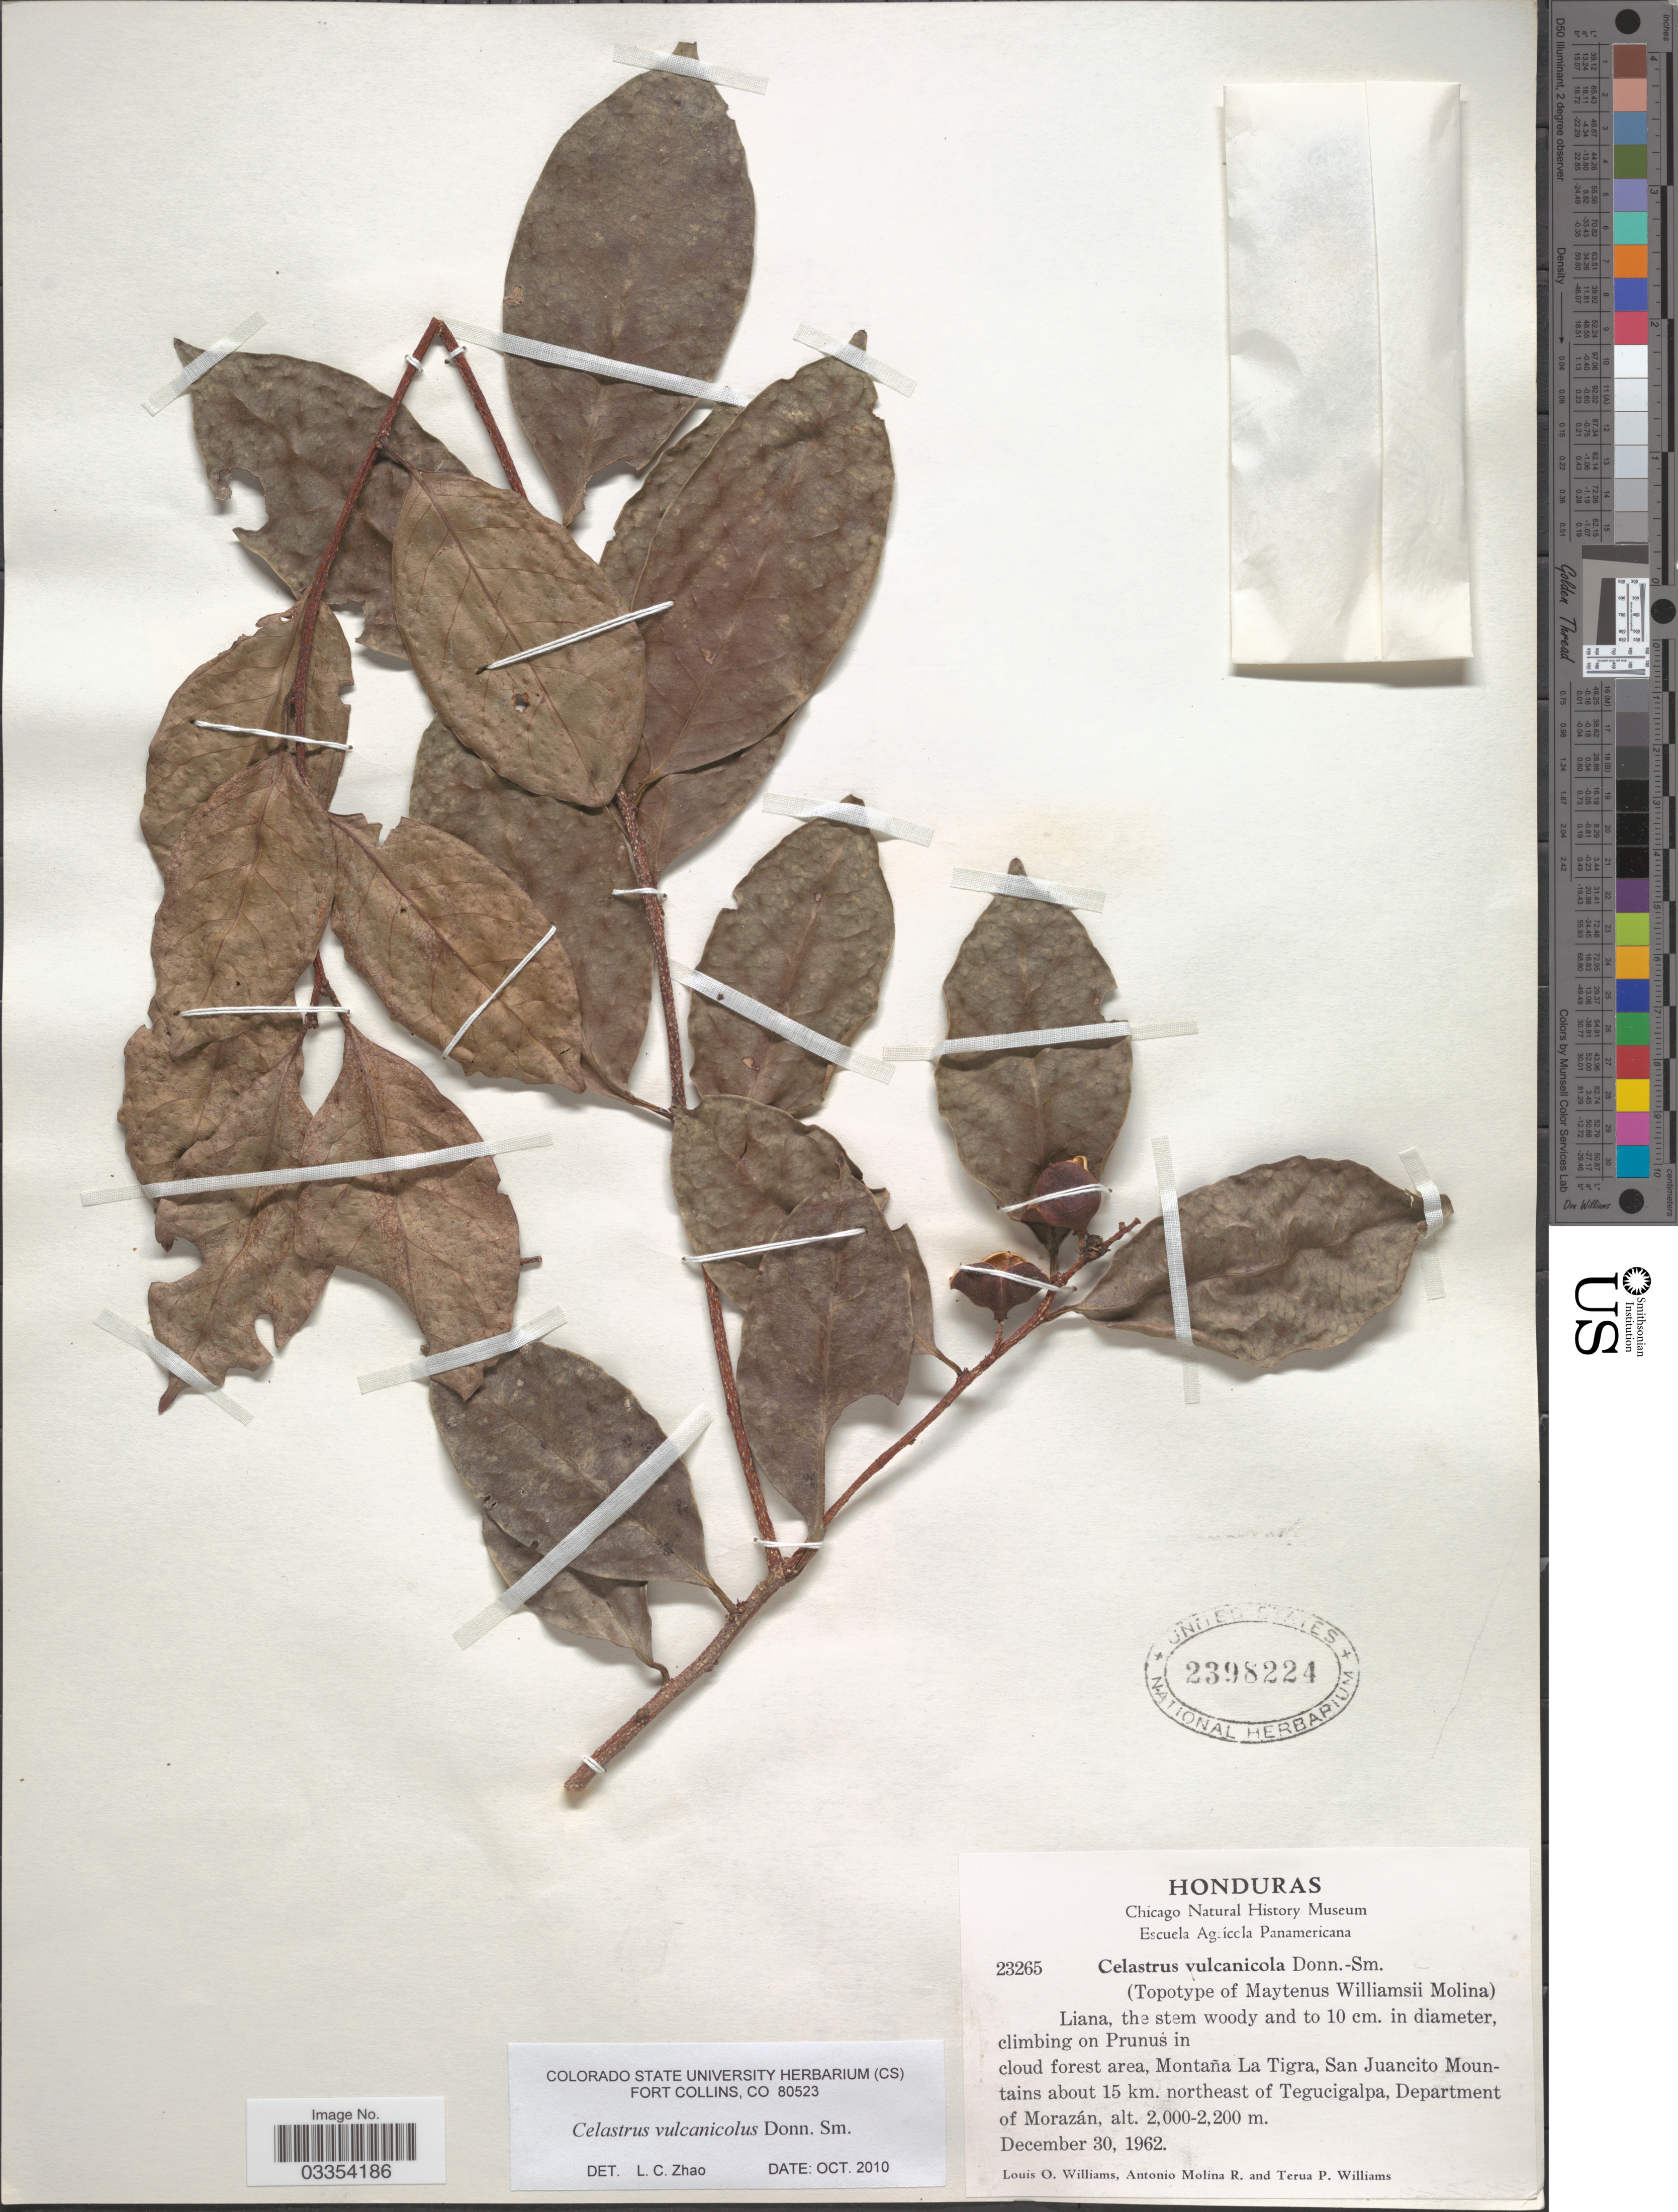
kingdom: Plantae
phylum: Tracheophyta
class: Magnoliopsida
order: Celastrales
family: Celastraceae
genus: Celastrus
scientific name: Celastrus vulcanicola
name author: Donn. Sm.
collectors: L. O. Williams, A. Molina R. & T. Williams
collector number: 23265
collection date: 1962-12-30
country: Honduras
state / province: Fco. Morazán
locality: Cloud forest area, Montaña La Tigra, San Juancito Mountains about 15 km. northeast of Tegucigalpa, Department of Morazán.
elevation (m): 2000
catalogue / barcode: US 2398224